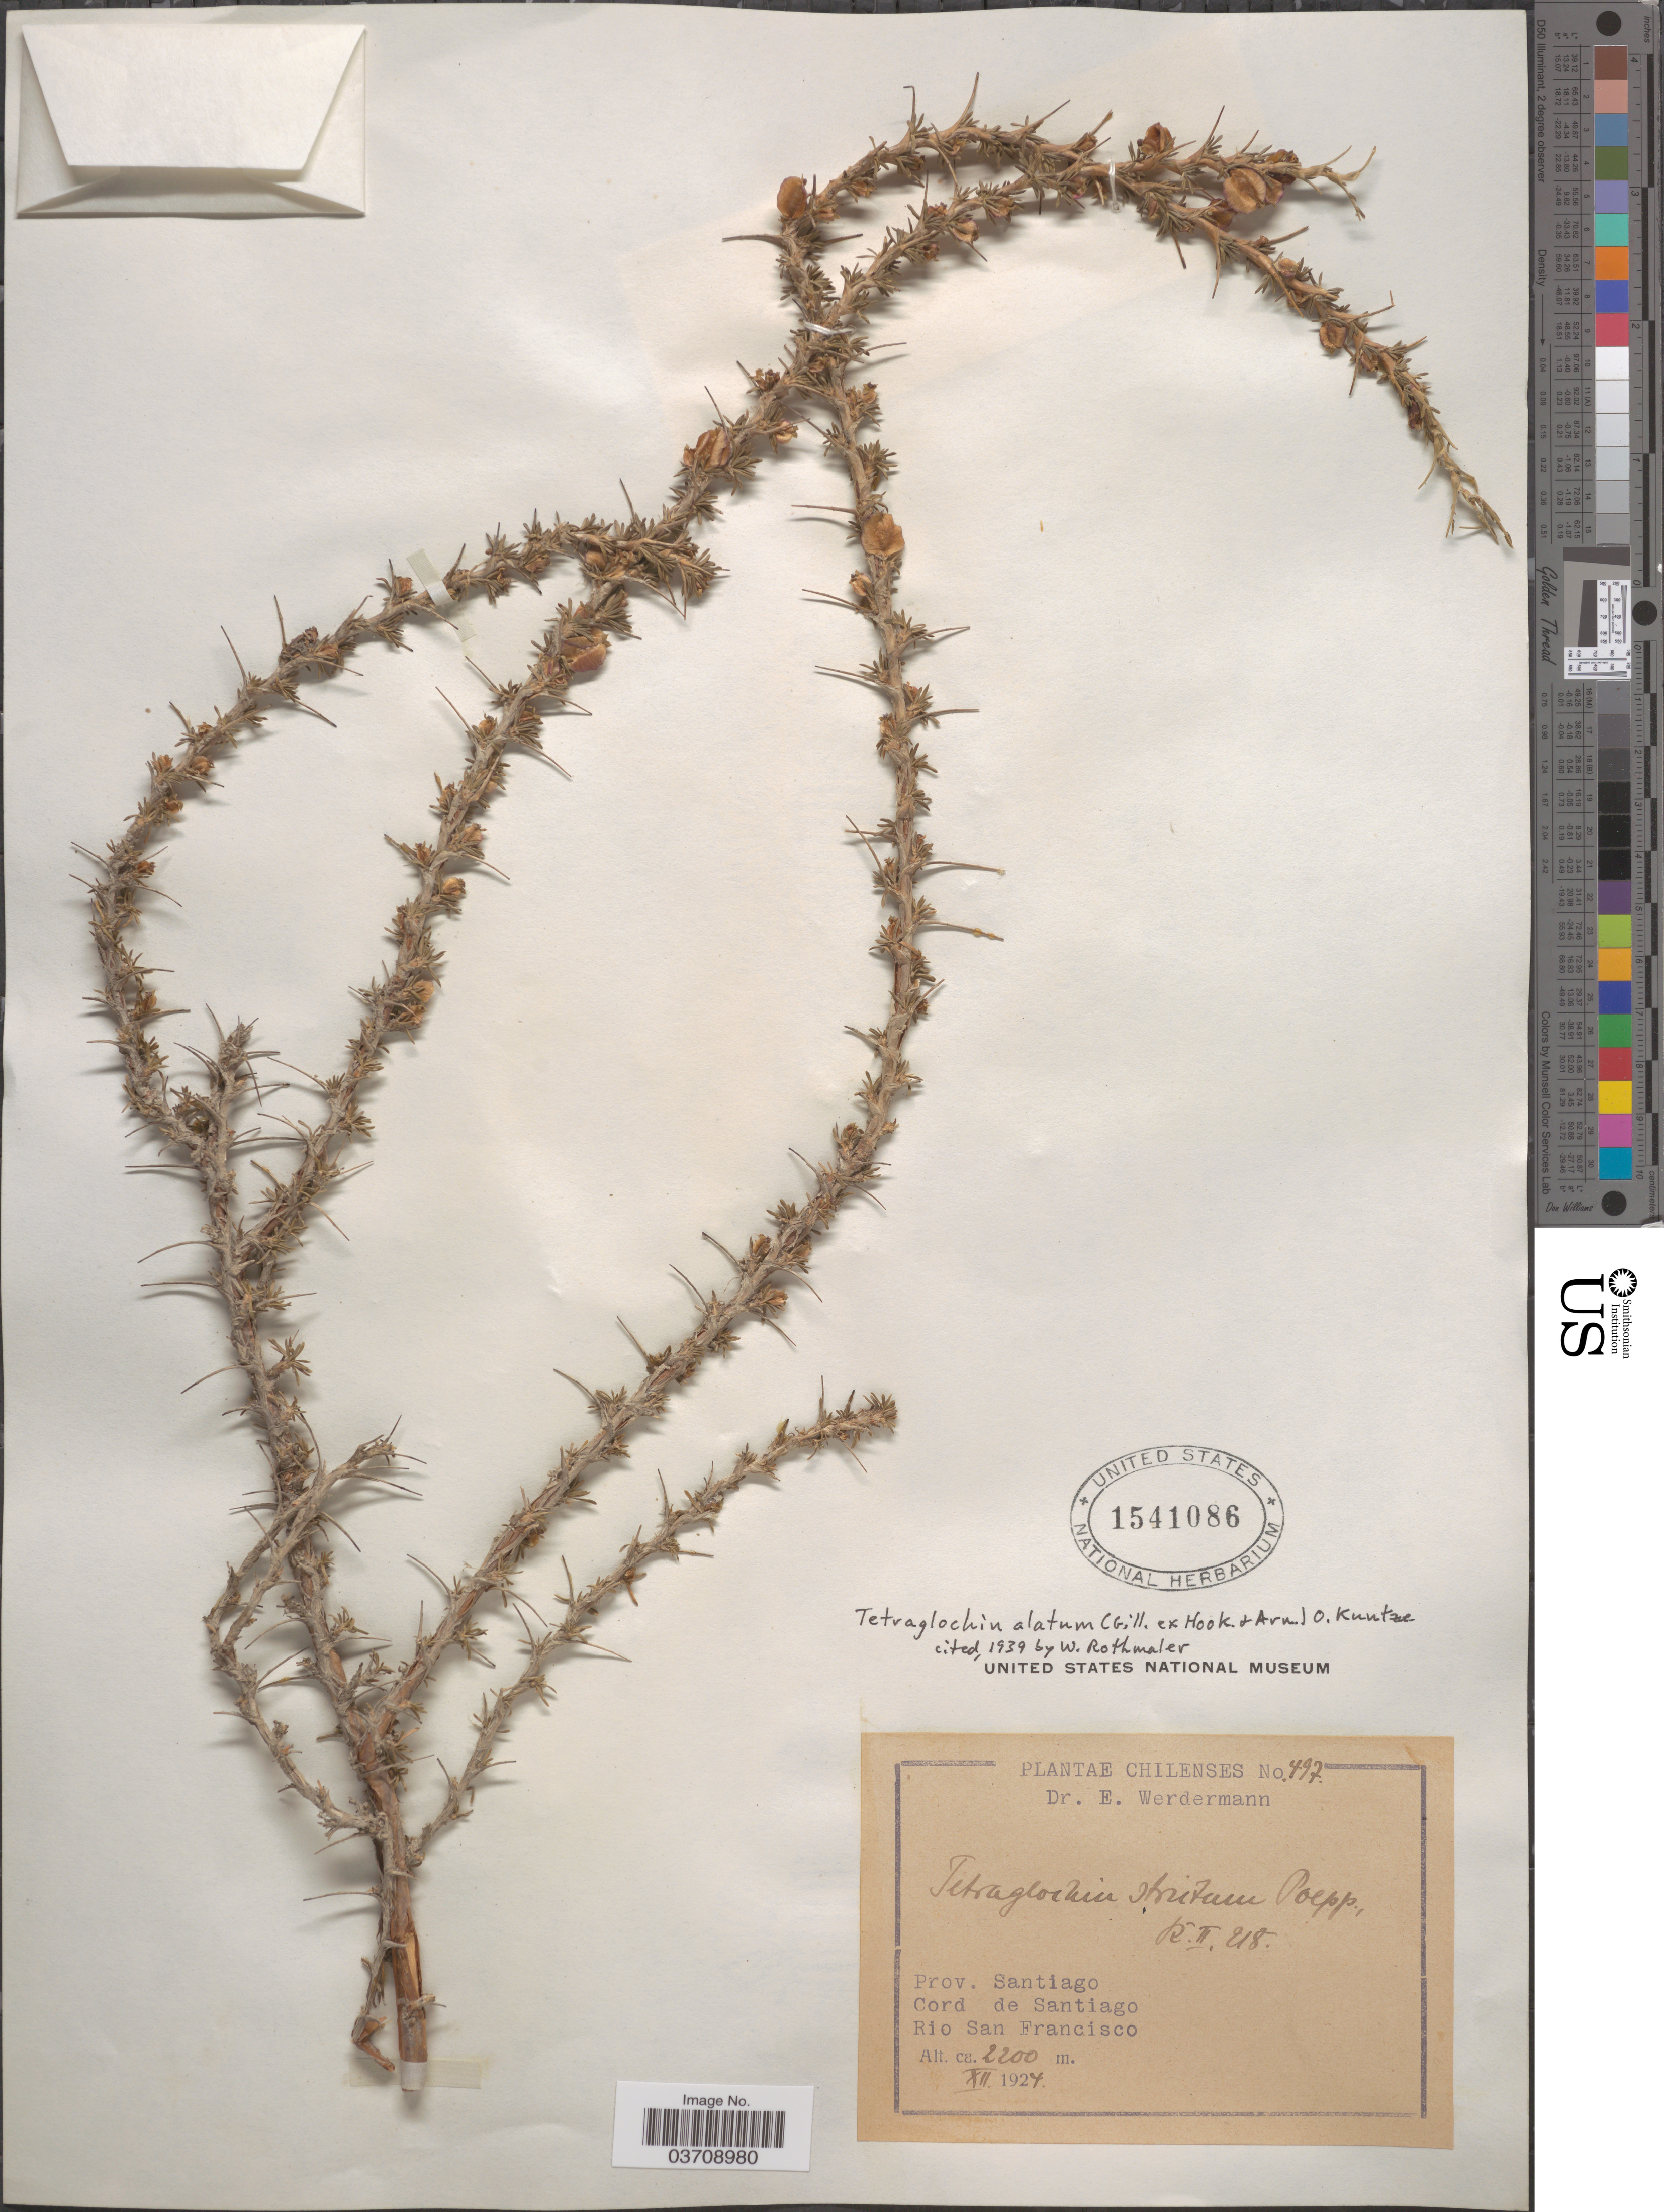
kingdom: Plantae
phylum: Tracheophyta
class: Magnoliopsida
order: Rosales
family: Rosaceae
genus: Tetraglochin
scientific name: Tetraglochin alatum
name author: (Gillies ex Hook. & Arn.) Kuntze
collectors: E. Werdermann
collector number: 497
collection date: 1927-12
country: Chile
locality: Prov. Santiago. Cord de Santiago. Rio San Francisco.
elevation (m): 2200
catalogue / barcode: US 1541086